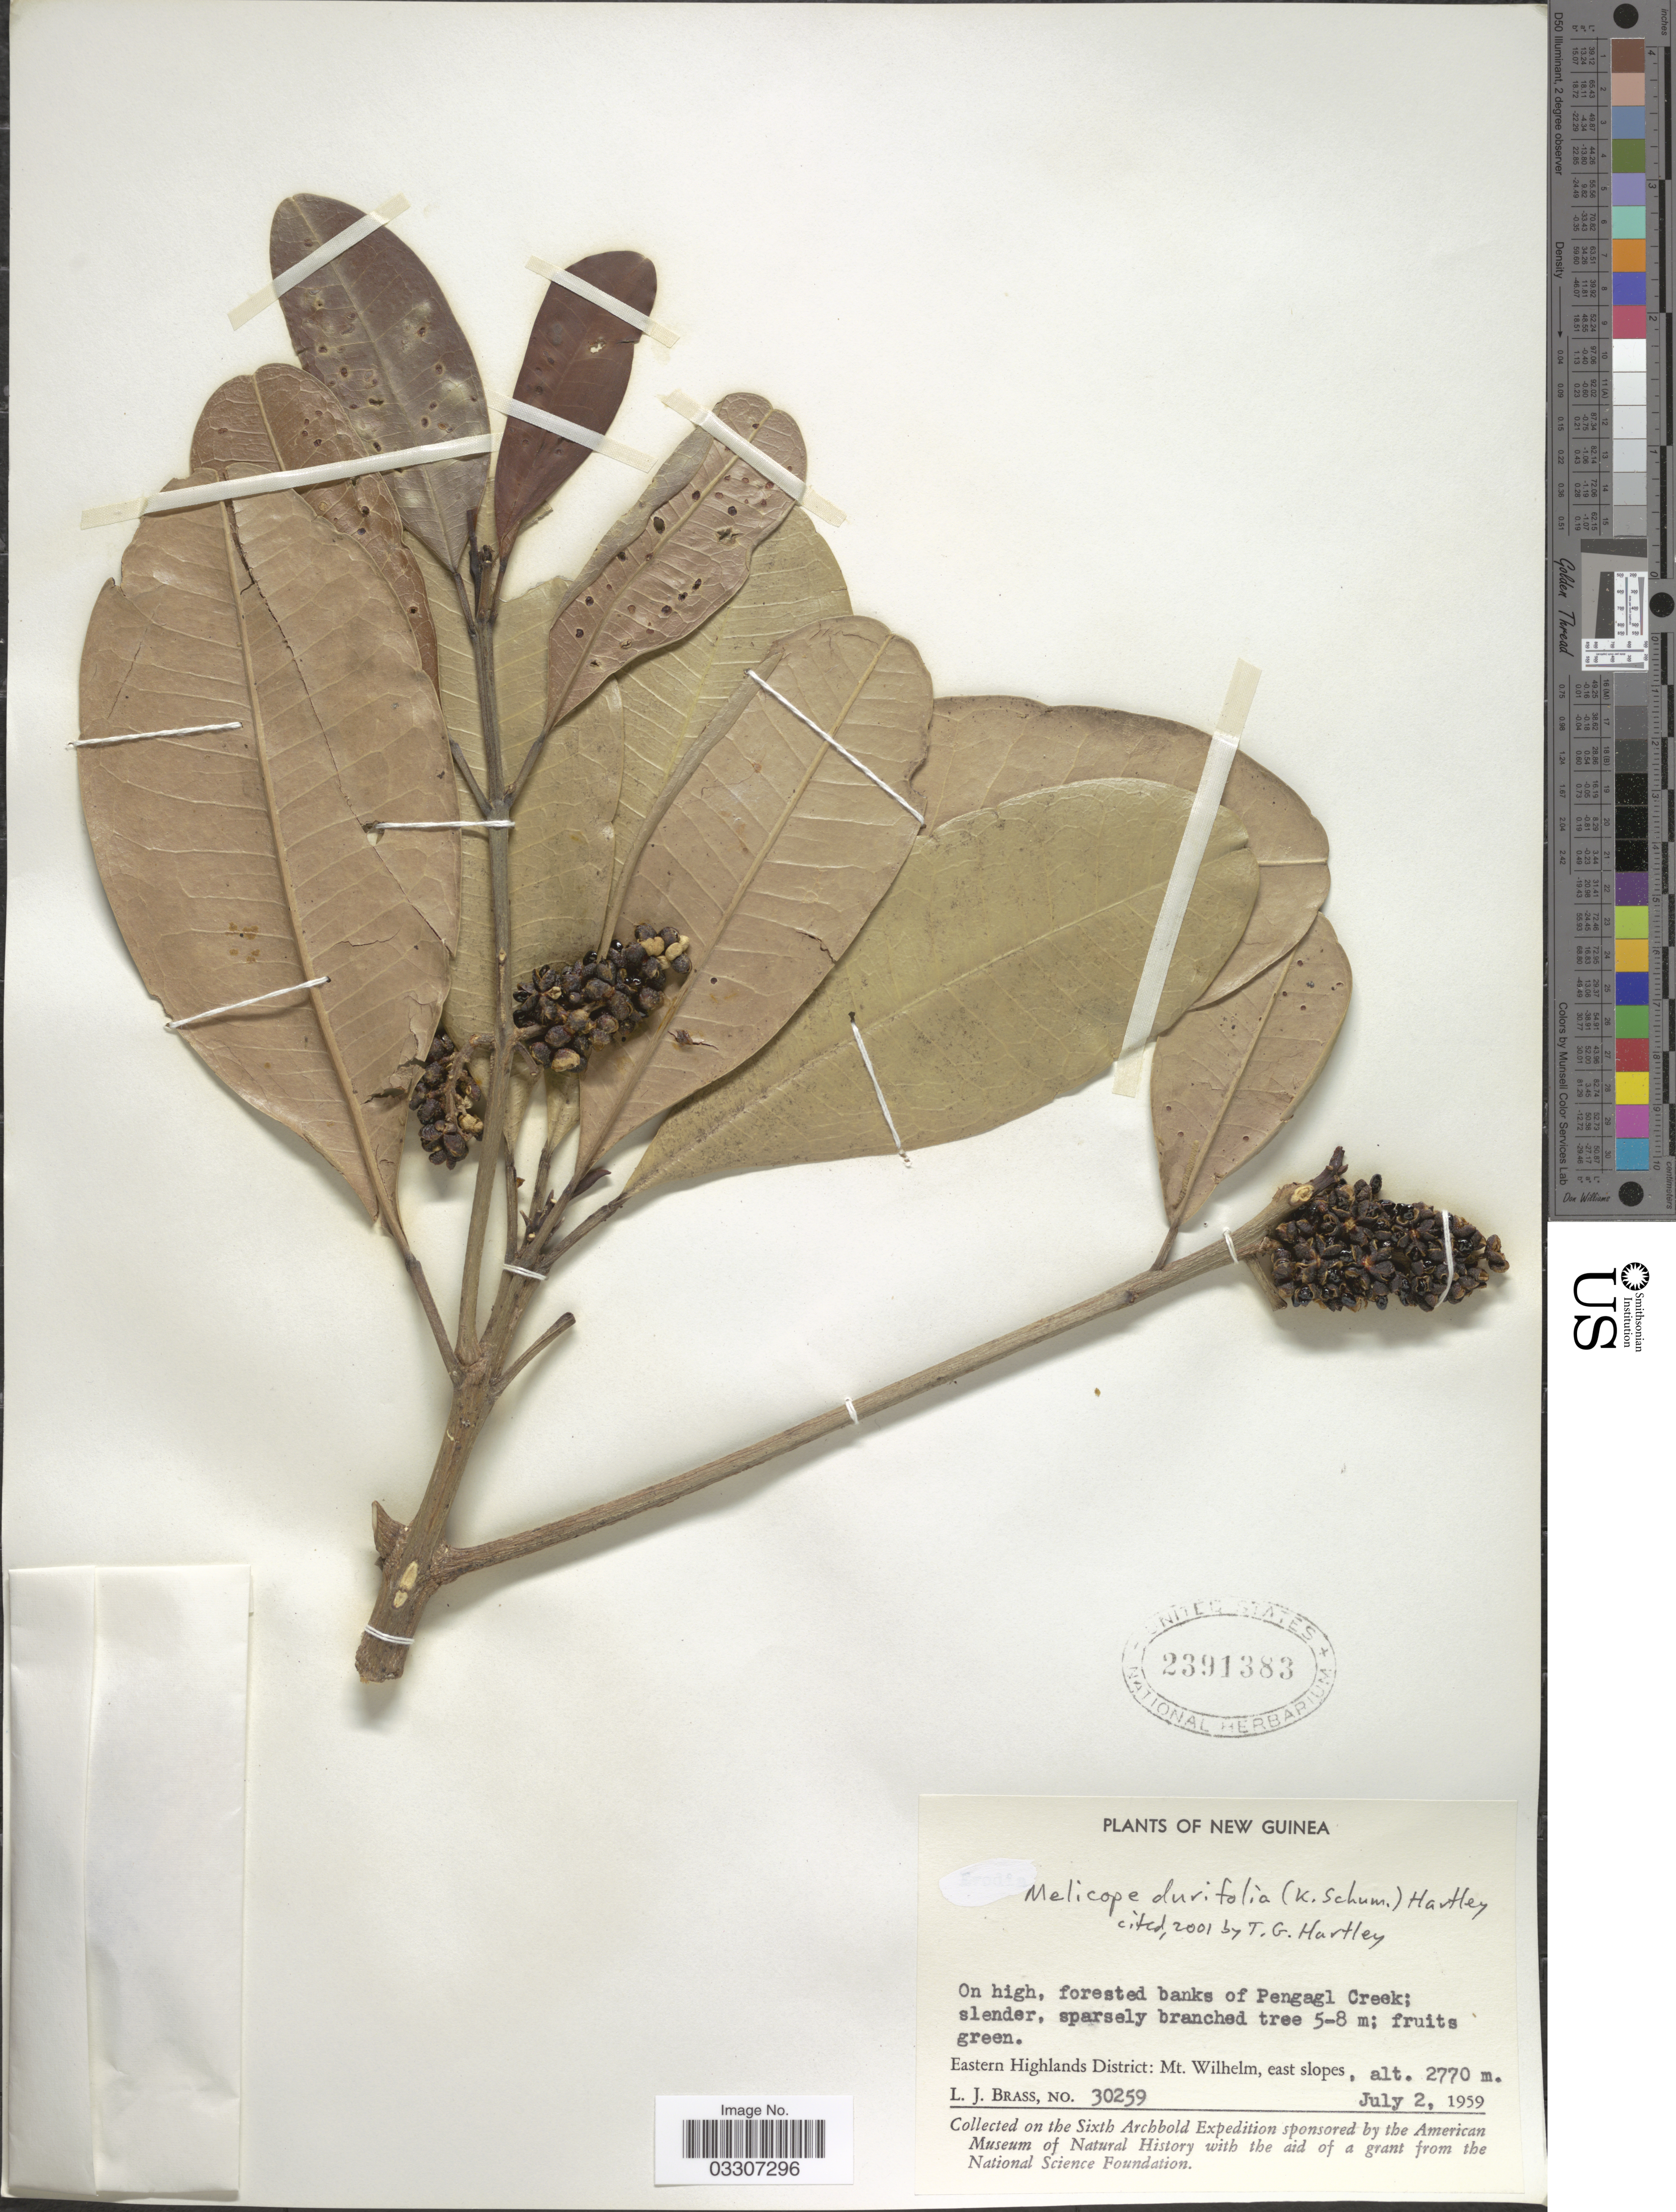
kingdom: Plantae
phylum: Tracheophyta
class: Magnoliopsida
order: Sapindales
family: Rutaceae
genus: Melicope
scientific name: Melicope durifolia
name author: (K. Schum.) T.G. Hartley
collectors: L. J. Brass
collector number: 30259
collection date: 1959-07-02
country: Papua New Guinea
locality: New Guinea. Eastern Highlands District: Mt. Wilhelm, east slopes.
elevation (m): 2770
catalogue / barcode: US 2391383